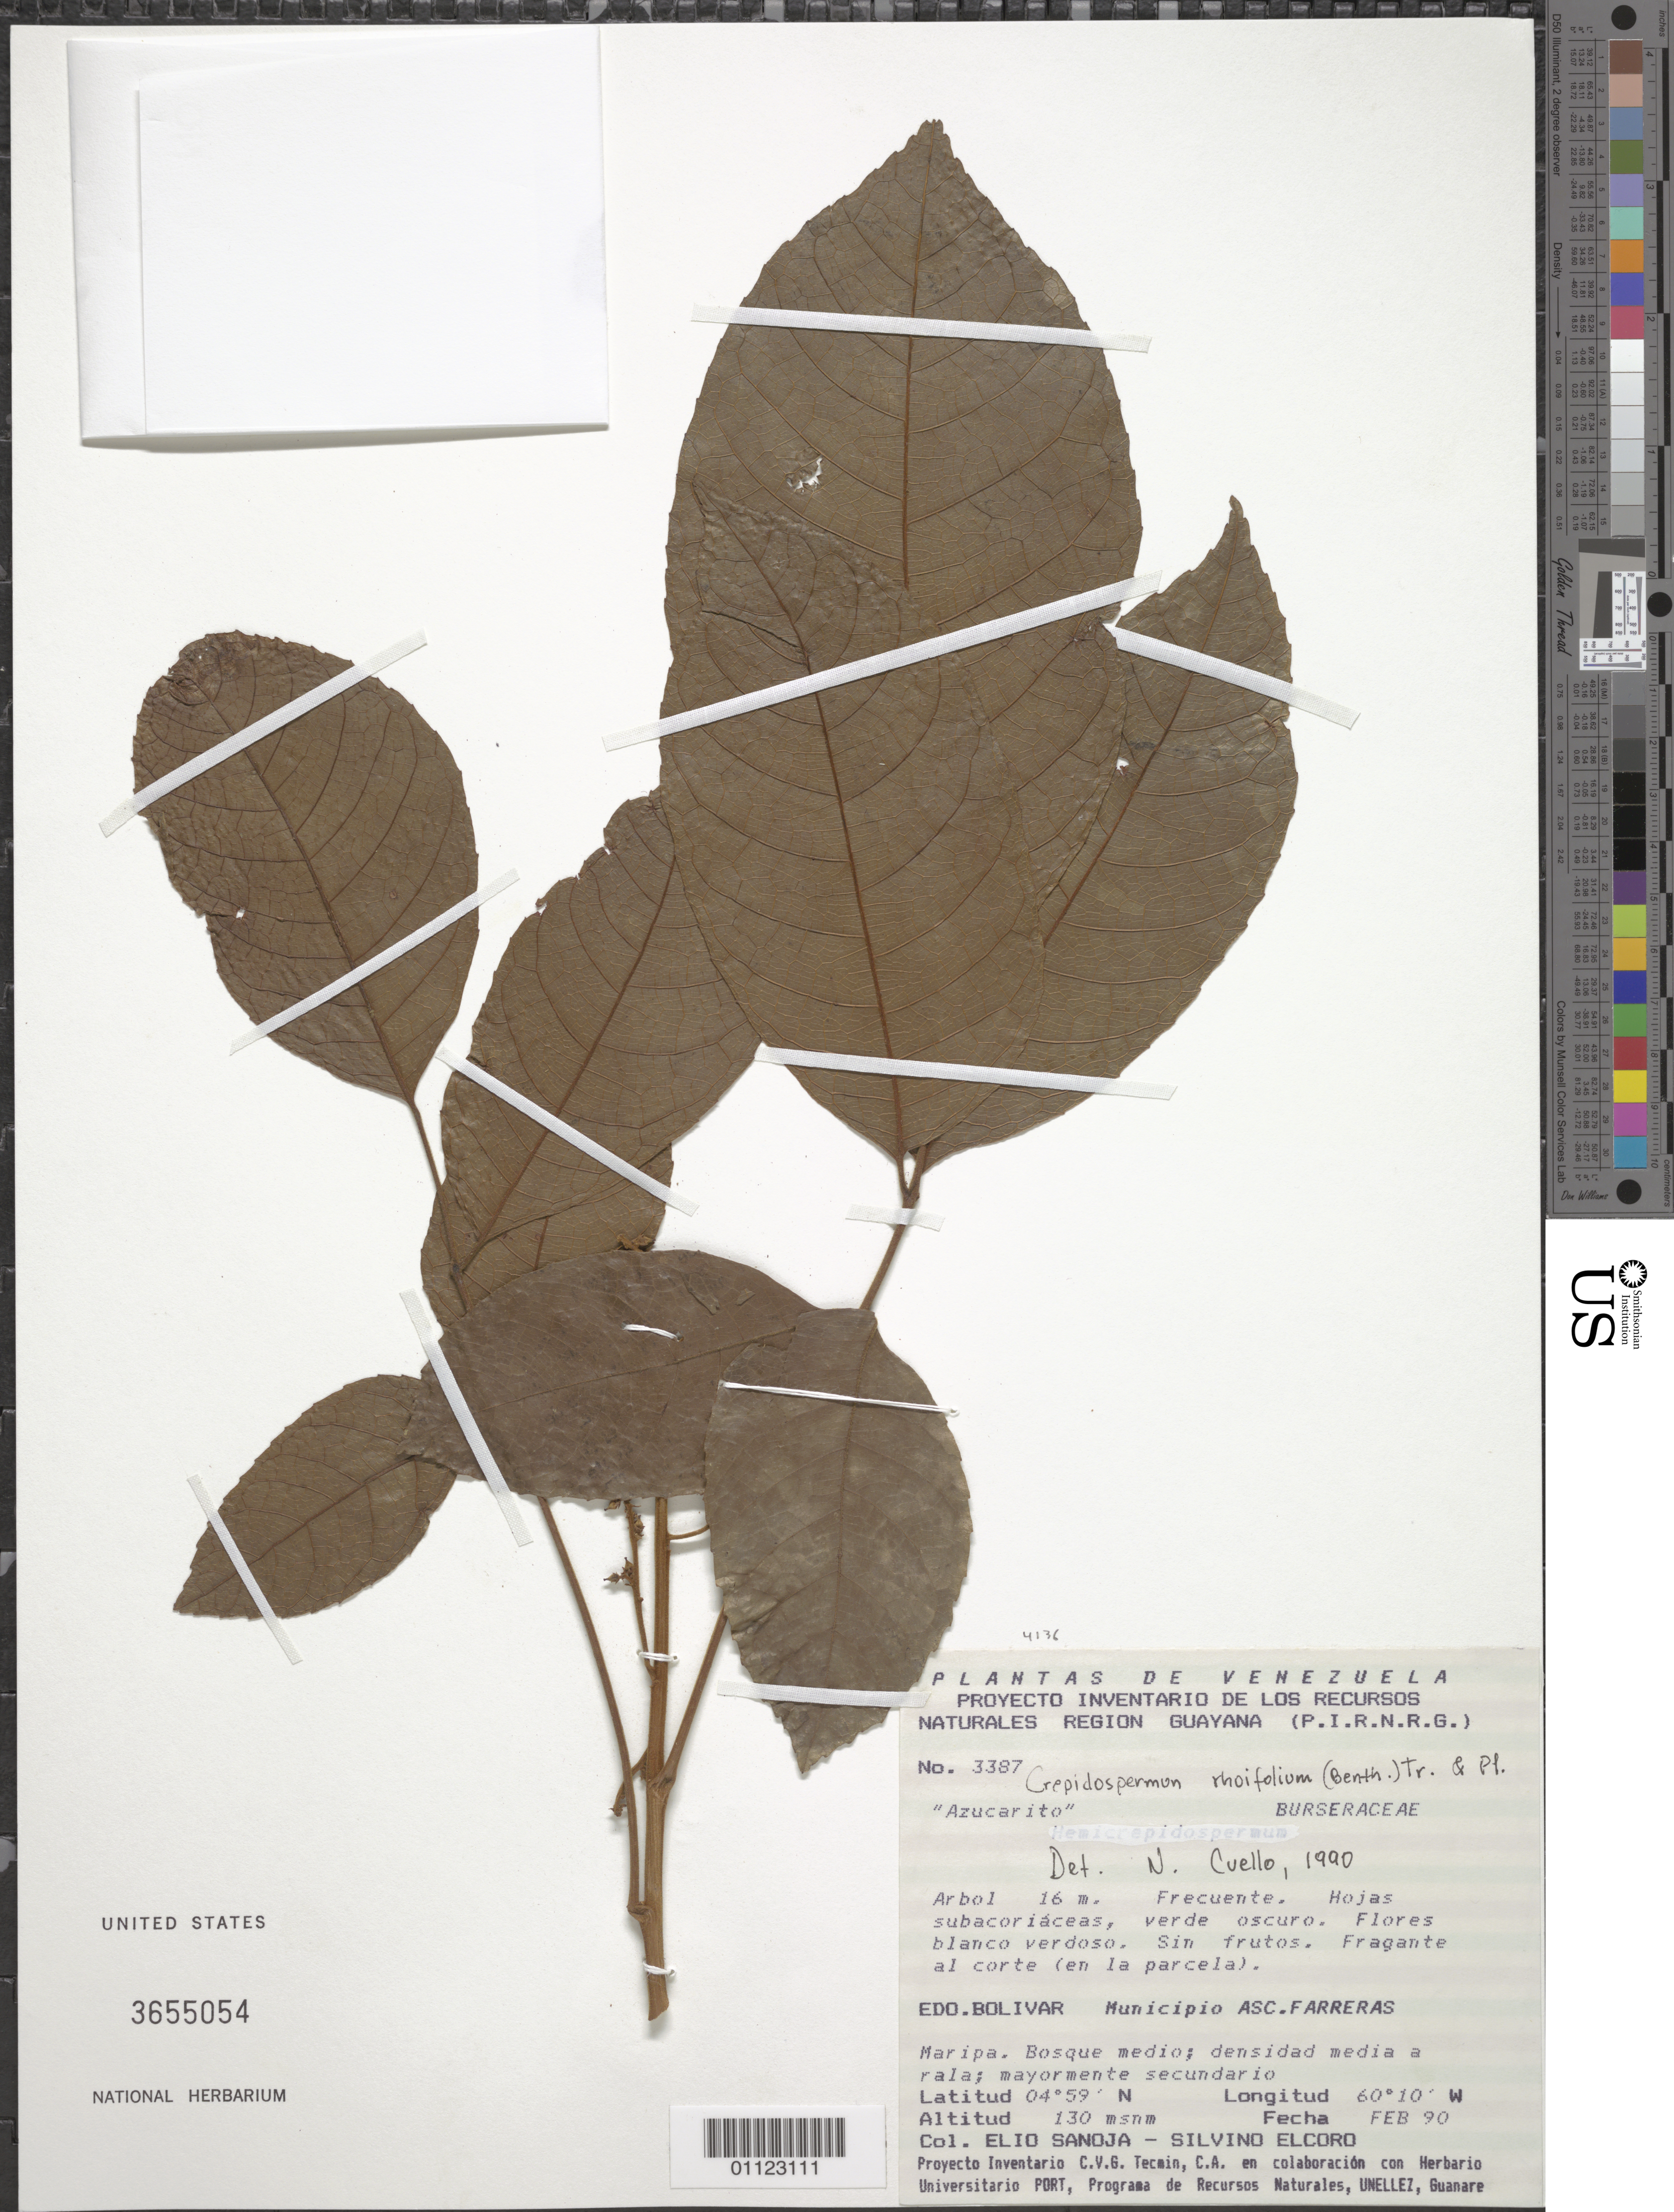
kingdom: Plantae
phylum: Tracheophyta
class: Magnoliopsida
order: Sapindales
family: Burseraceae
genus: Protium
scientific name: Protium rhoifolium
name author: (Benth.) Byng & Christenh.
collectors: E. Sanoja-Angel & S. Elcoro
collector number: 3387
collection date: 1990-02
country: Venezuela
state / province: Bolívar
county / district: Sucre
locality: Maripa-Ariapo, Ascención Farreras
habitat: Bosque medio; densidad media a rala; mayormente secundario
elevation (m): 130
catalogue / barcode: US 3655054